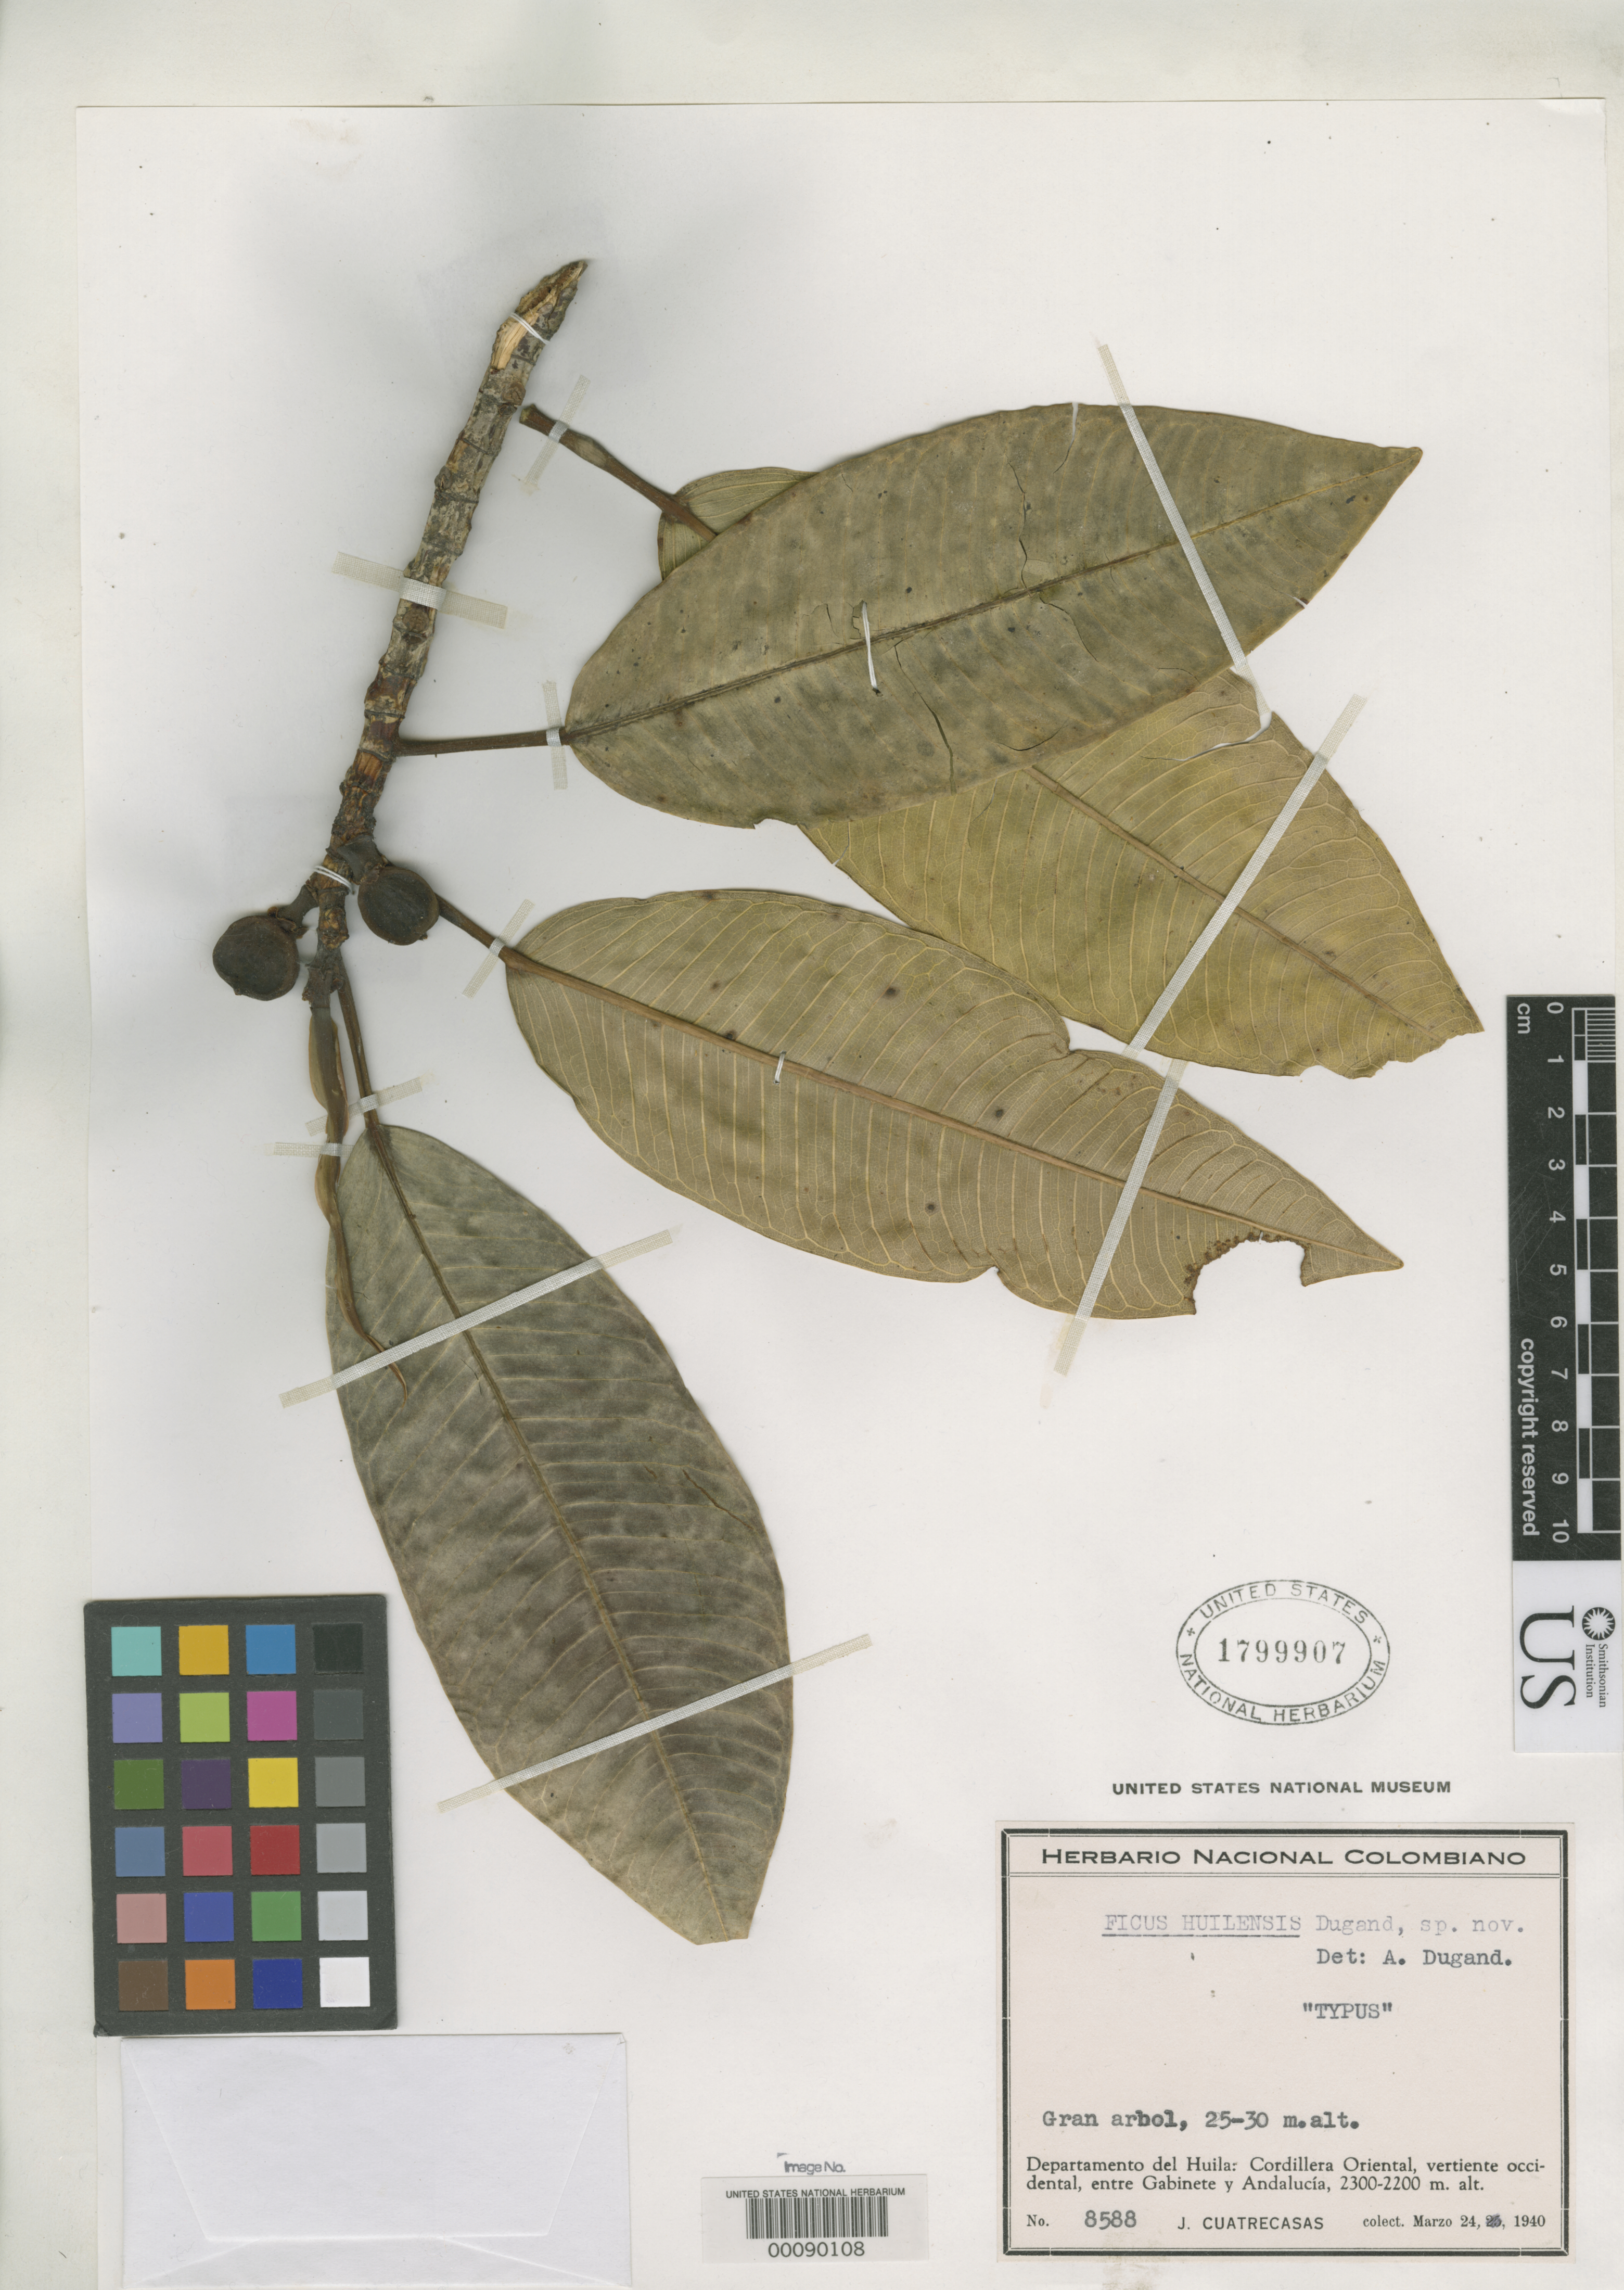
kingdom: Plantae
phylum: Tracheophyta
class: Magnoliopsida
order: Rosales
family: Moraceae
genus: Ficus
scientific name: Ficus huilensis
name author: Dugand G.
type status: Isotype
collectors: J. Cuatrecasas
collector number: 8588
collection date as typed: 24 Mar 1940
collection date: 1940-03-24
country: Colombia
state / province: Huila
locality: Cordillera Occidental, Vertiente Occidental, between Gabinete & Andalucia.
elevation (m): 2200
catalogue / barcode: US 1799907